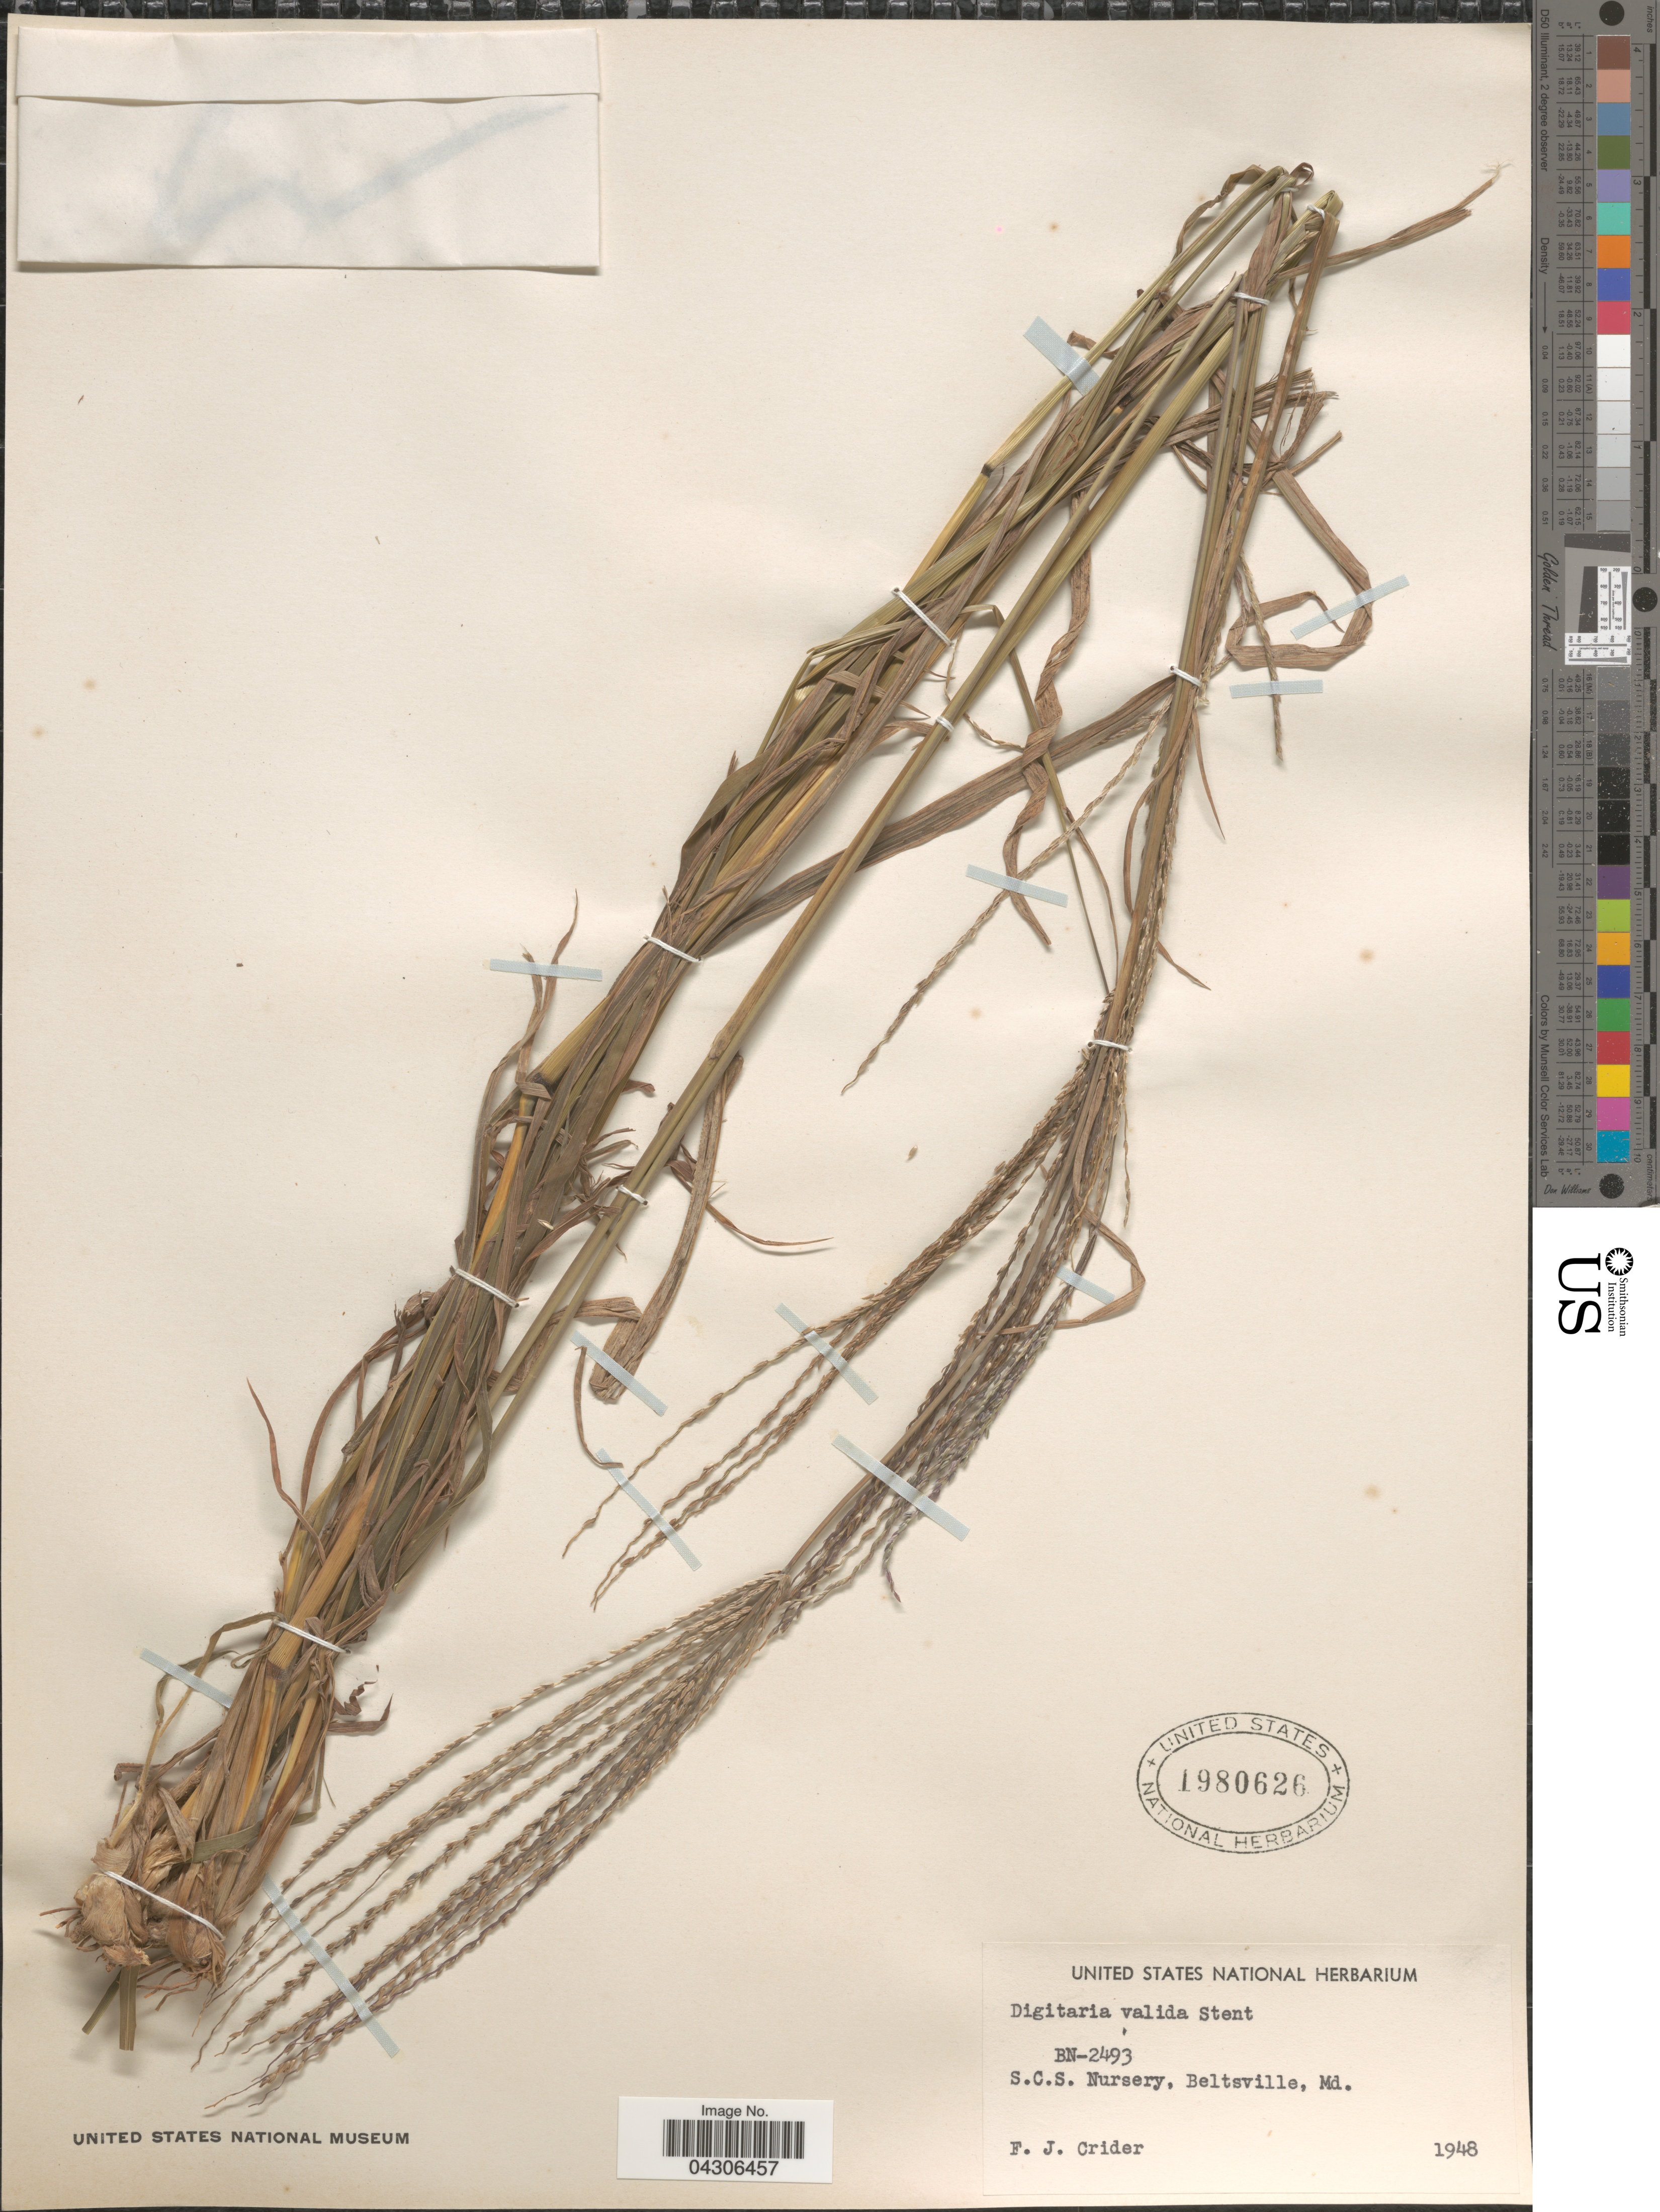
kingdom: Plantae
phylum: Tracheophyta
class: Liliopsida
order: Poales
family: Poaceae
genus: Digitaria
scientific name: Digitaria eriantha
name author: Steud.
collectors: F. Crider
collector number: BN-2493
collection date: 1948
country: United States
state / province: Maryland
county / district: Prince George's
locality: S.C.S. Nursery, Beltsville.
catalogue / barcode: US 1980626